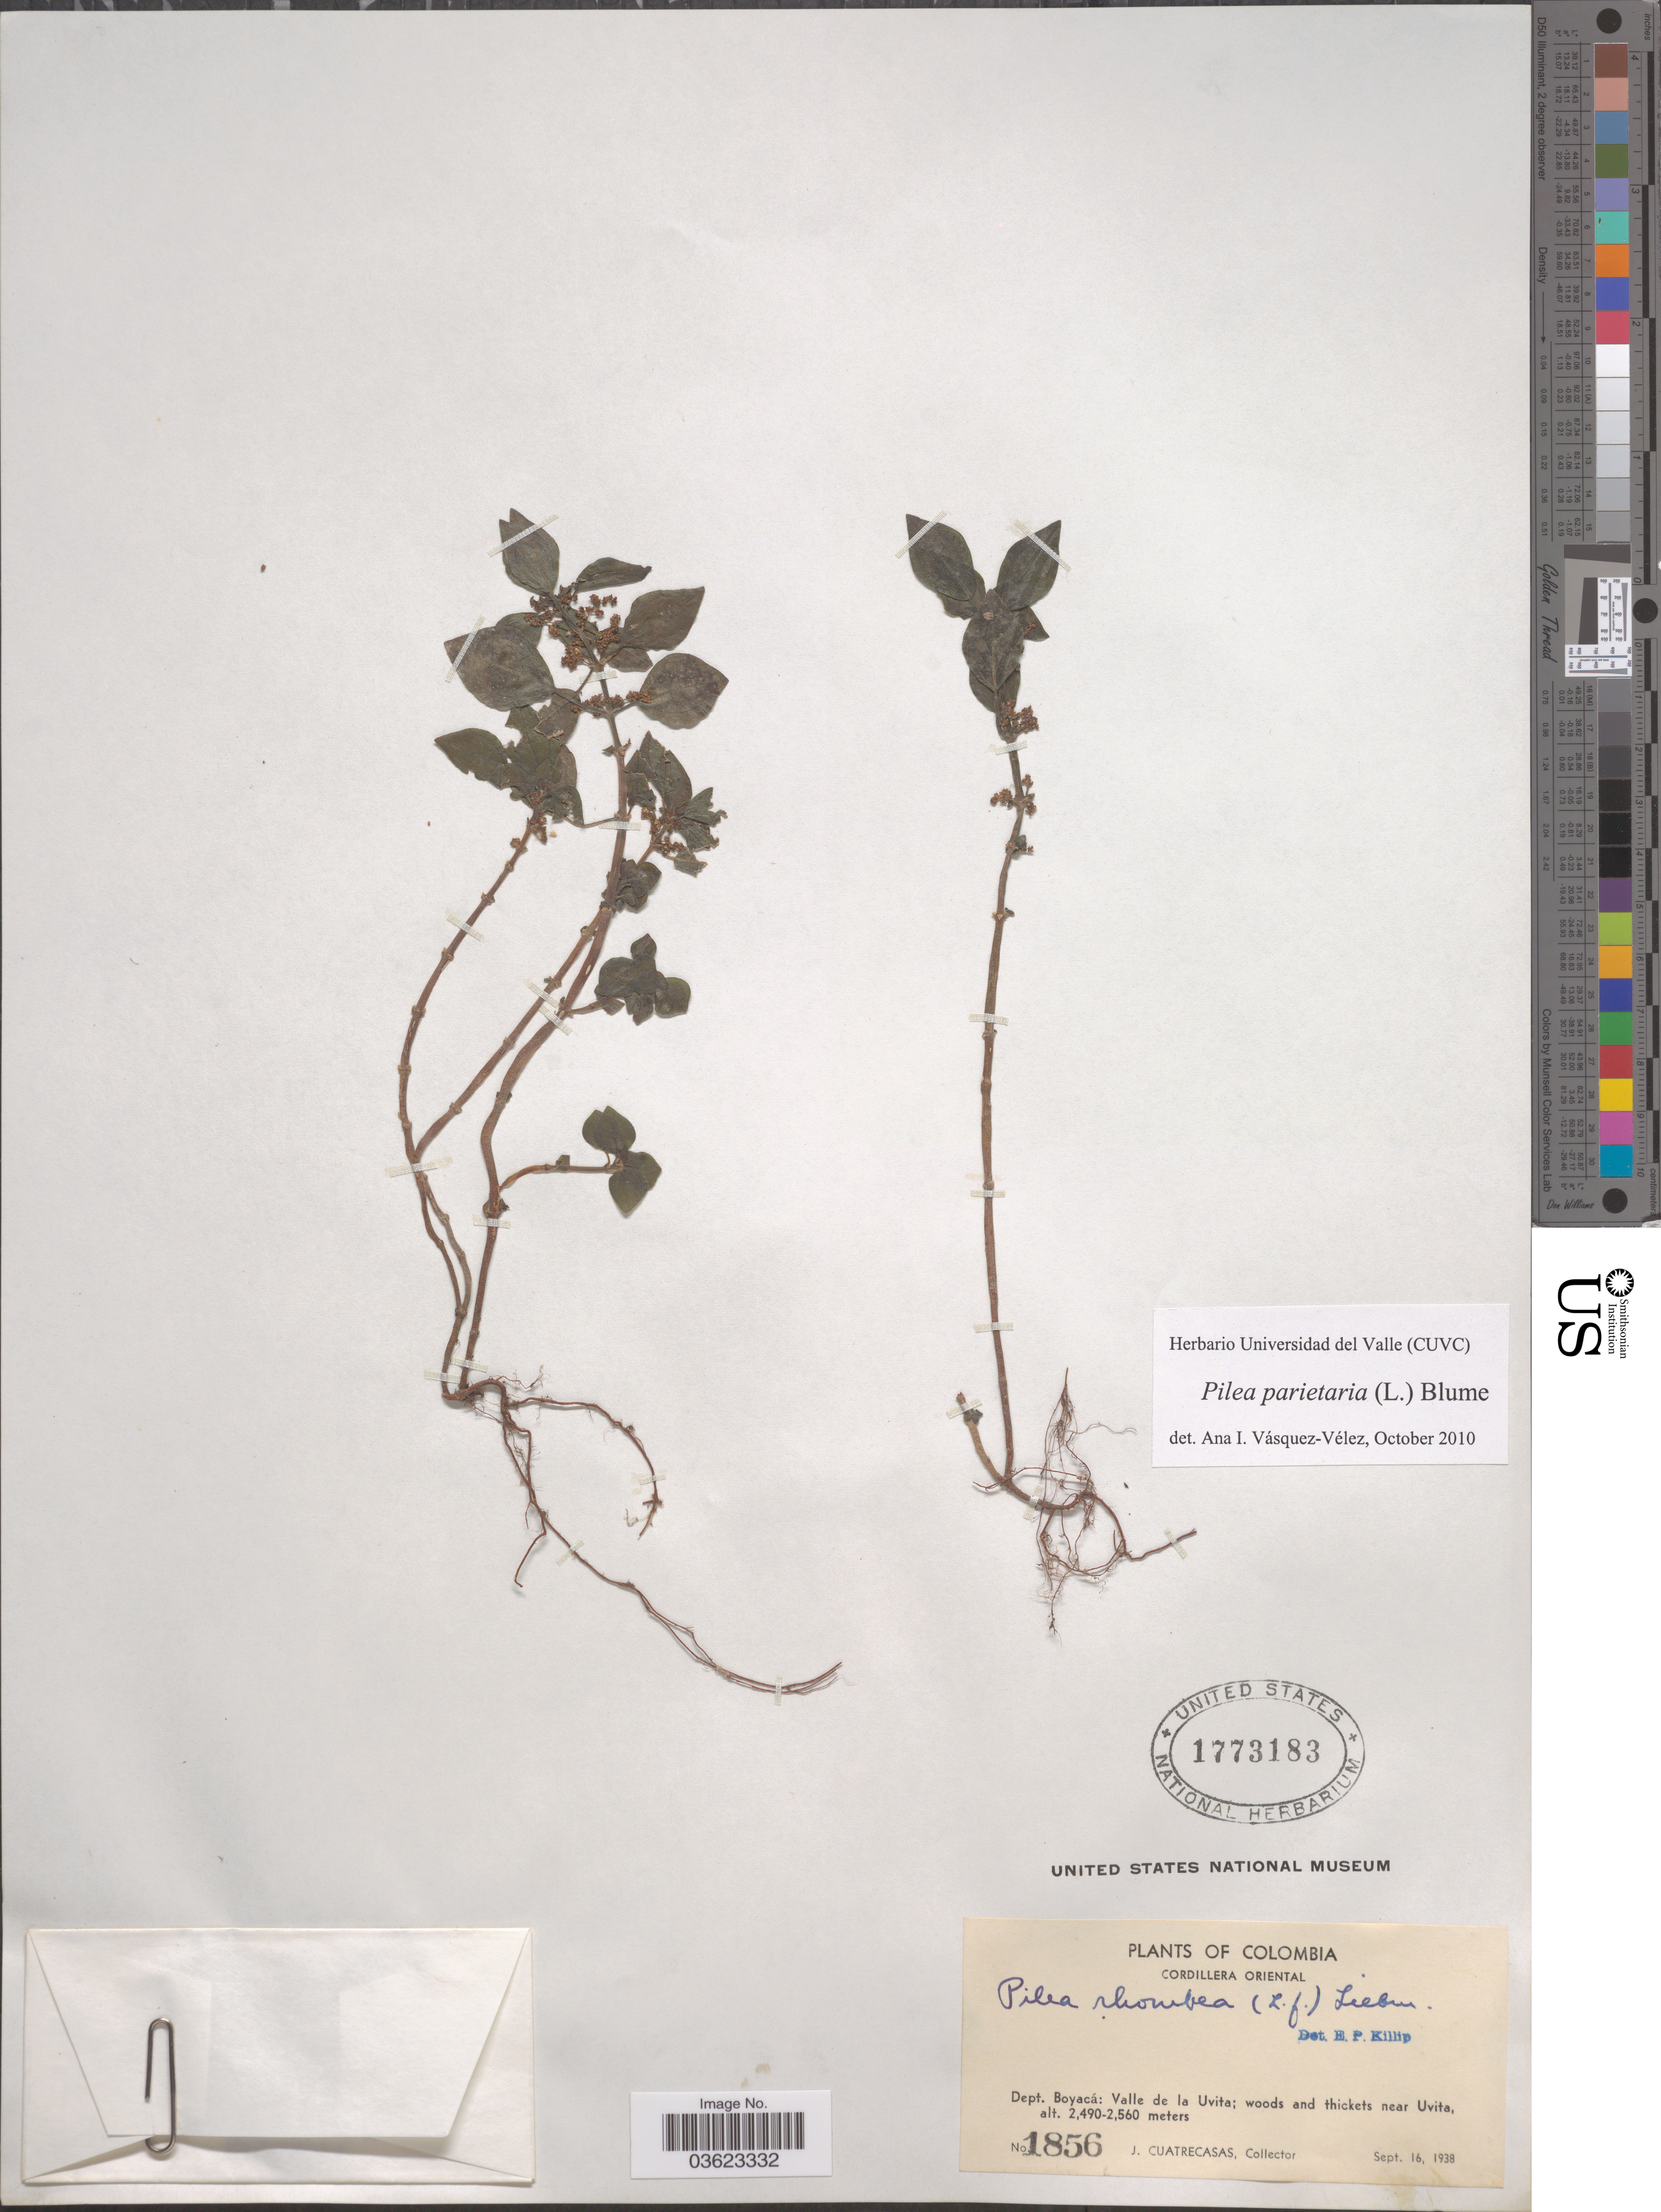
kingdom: Plantae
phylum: Tracheophyta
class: Magnoliopsida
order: Rosales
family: Urticaceae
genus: Pilea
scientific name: Pilea parietaria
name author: (L.) Blume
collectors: J. Cuatrecasas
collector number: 1856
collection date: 1938-09-16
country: Colombia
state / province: Boyacá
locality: Cordillera Oriental. Dept. Boyacá: Valle de la Uvita; woods and thickets near Uvita.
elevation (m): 2490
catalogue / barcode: US 1773183